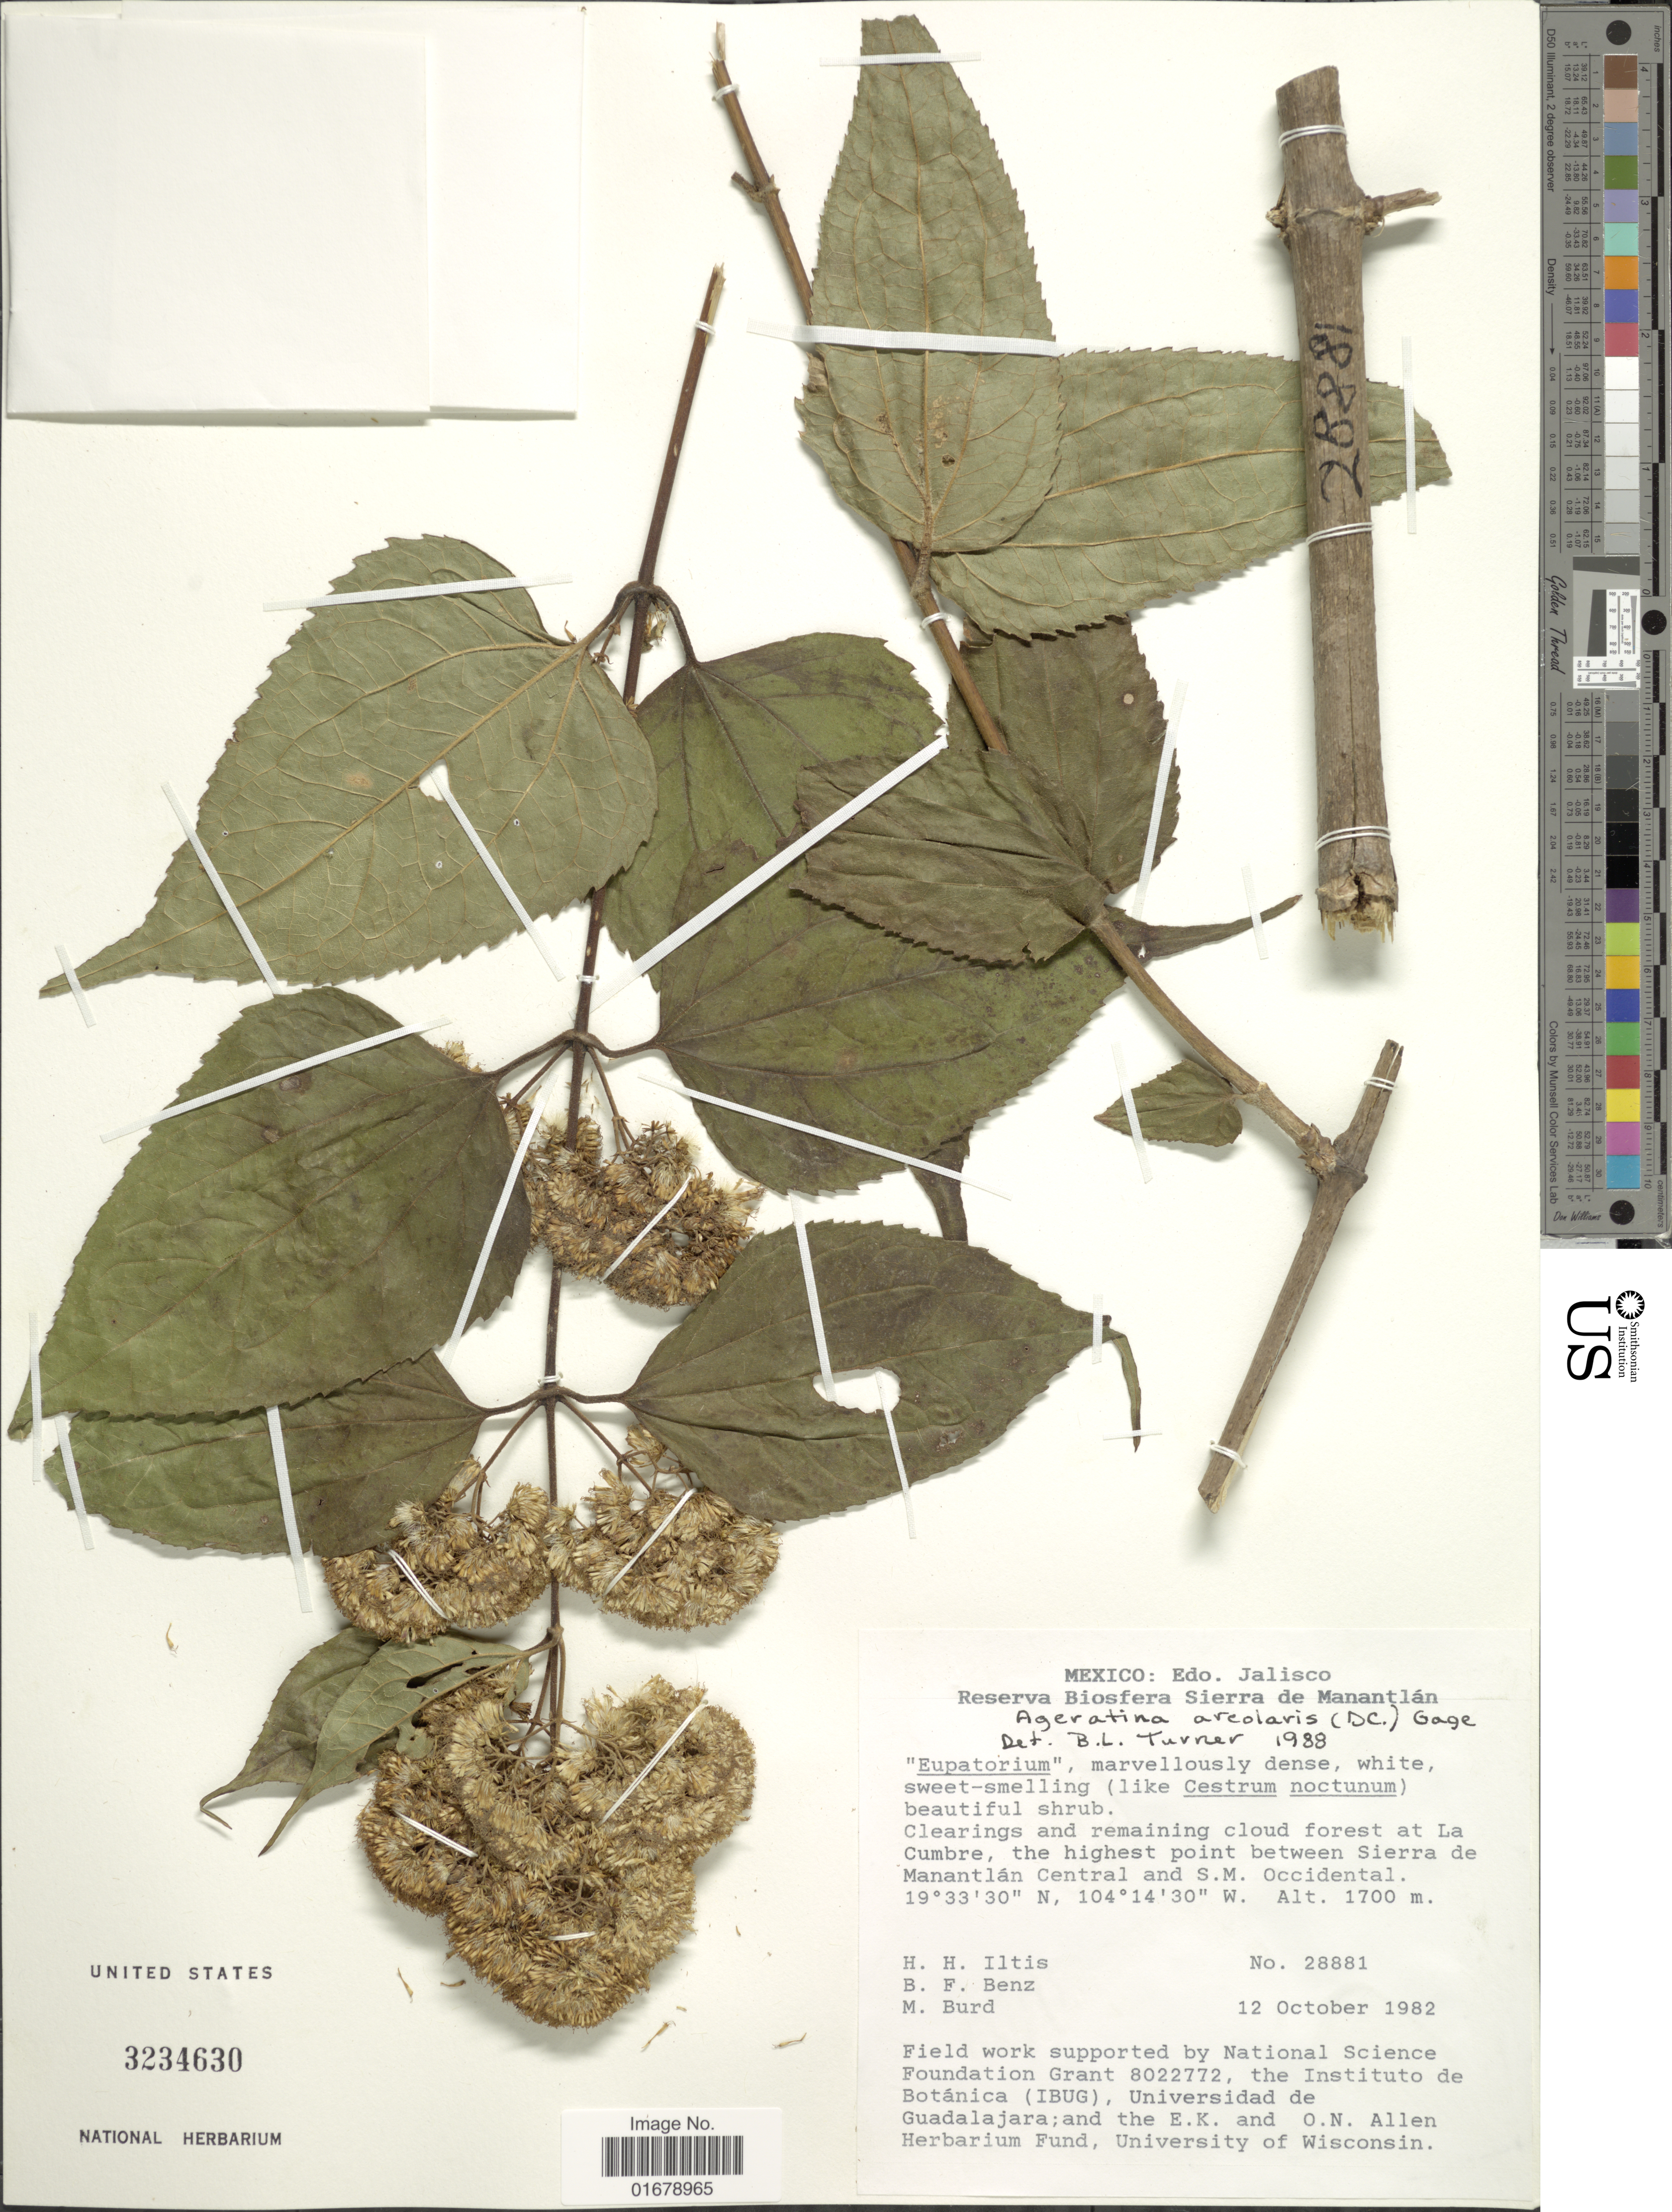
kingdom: Plantae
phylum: Tracheophyta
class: Magnoliopsida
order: Asterales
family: Asteraceae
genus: Piptothrix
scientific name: Piptothrix areolaris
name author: (DC.) R.M. King & H. Rob.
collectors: H. H. Iltis, B. F. Benz & M. Burd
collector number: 28881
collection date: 1982-10-12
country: Mexico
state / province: Jalisco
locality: Mexico: Edo. Jalisco. Clearings and remaining cloud forest at La Cumbre, the highest point between Sierra de Manantlan Central and S. M. Occidental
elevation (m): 1700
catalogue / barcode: US 3234630